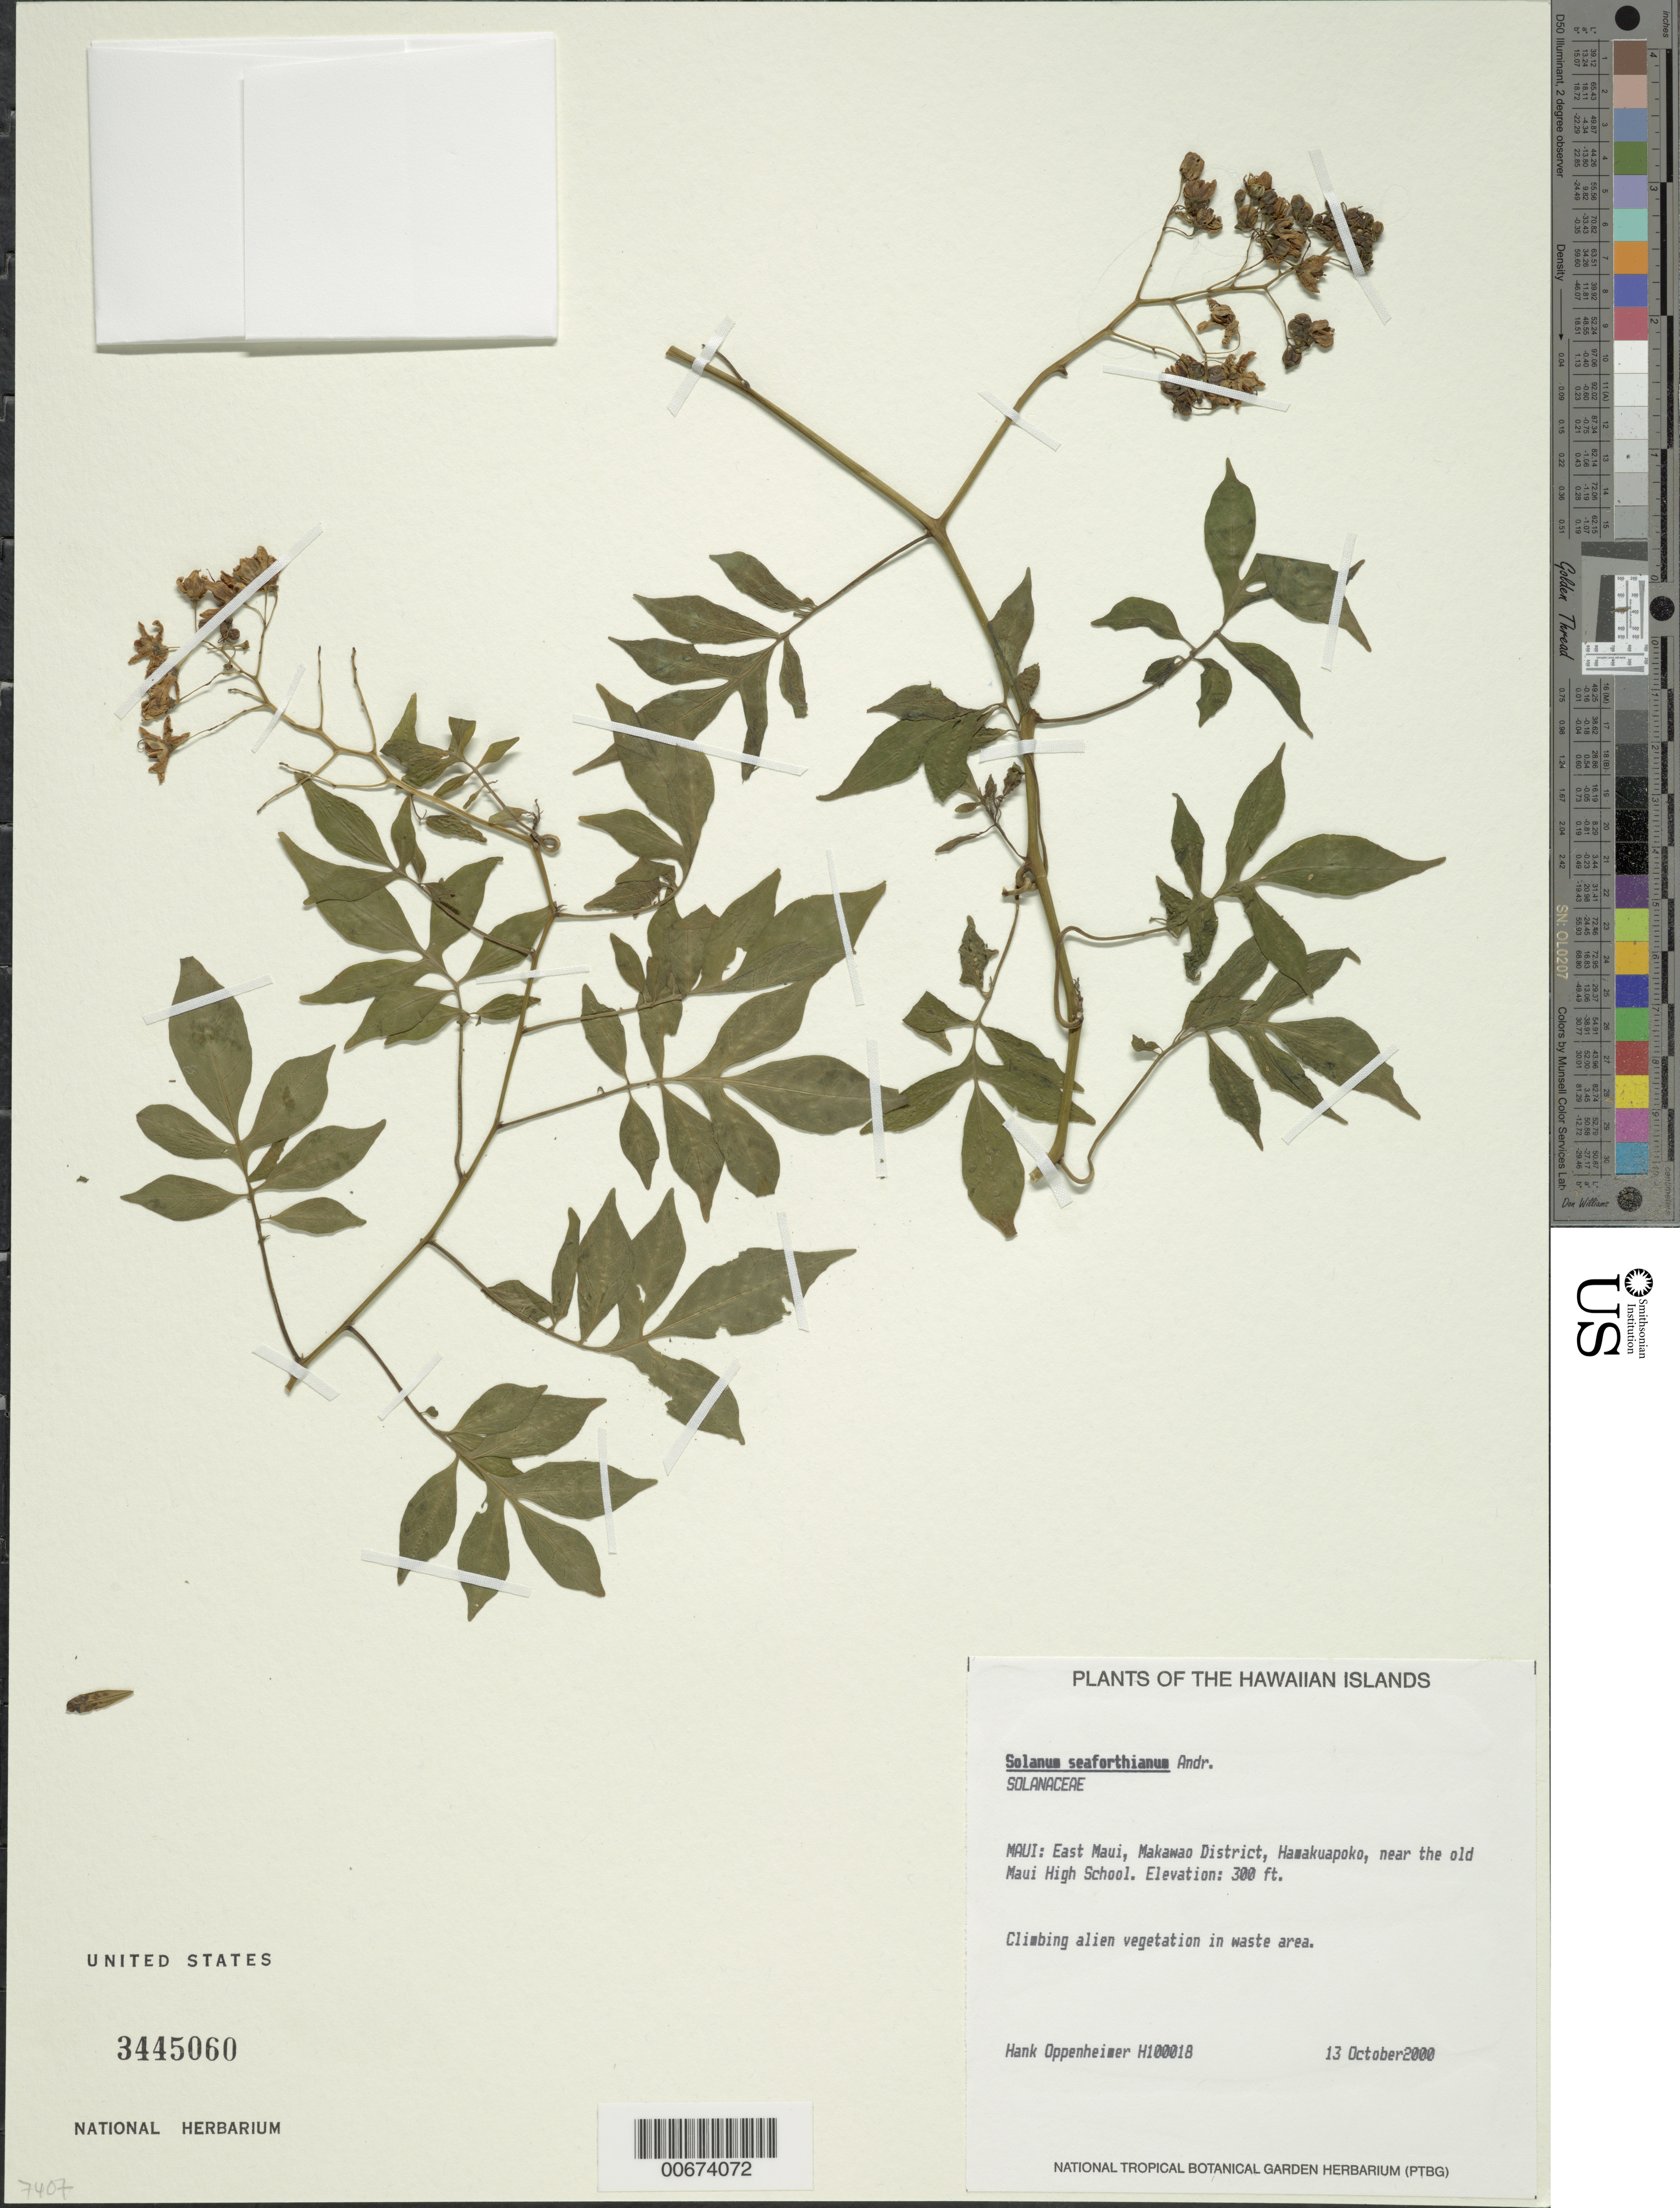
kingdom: Plantae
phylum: Tracheophyta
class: Magnoliopsida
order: Solanales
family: Solanaceae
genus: Solanum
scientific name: Solanum seaforthianum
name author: Andrews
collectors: H. L. Oppenheimer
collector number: H100018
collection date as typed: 13 Oct 2000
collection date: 2000-10-13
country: United States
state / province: Hawaii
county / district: Maui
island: Maui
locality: E Maui, Makawao District, Hamakuapoko, near the old Maui High School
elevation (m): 91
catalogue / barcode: US 3445060